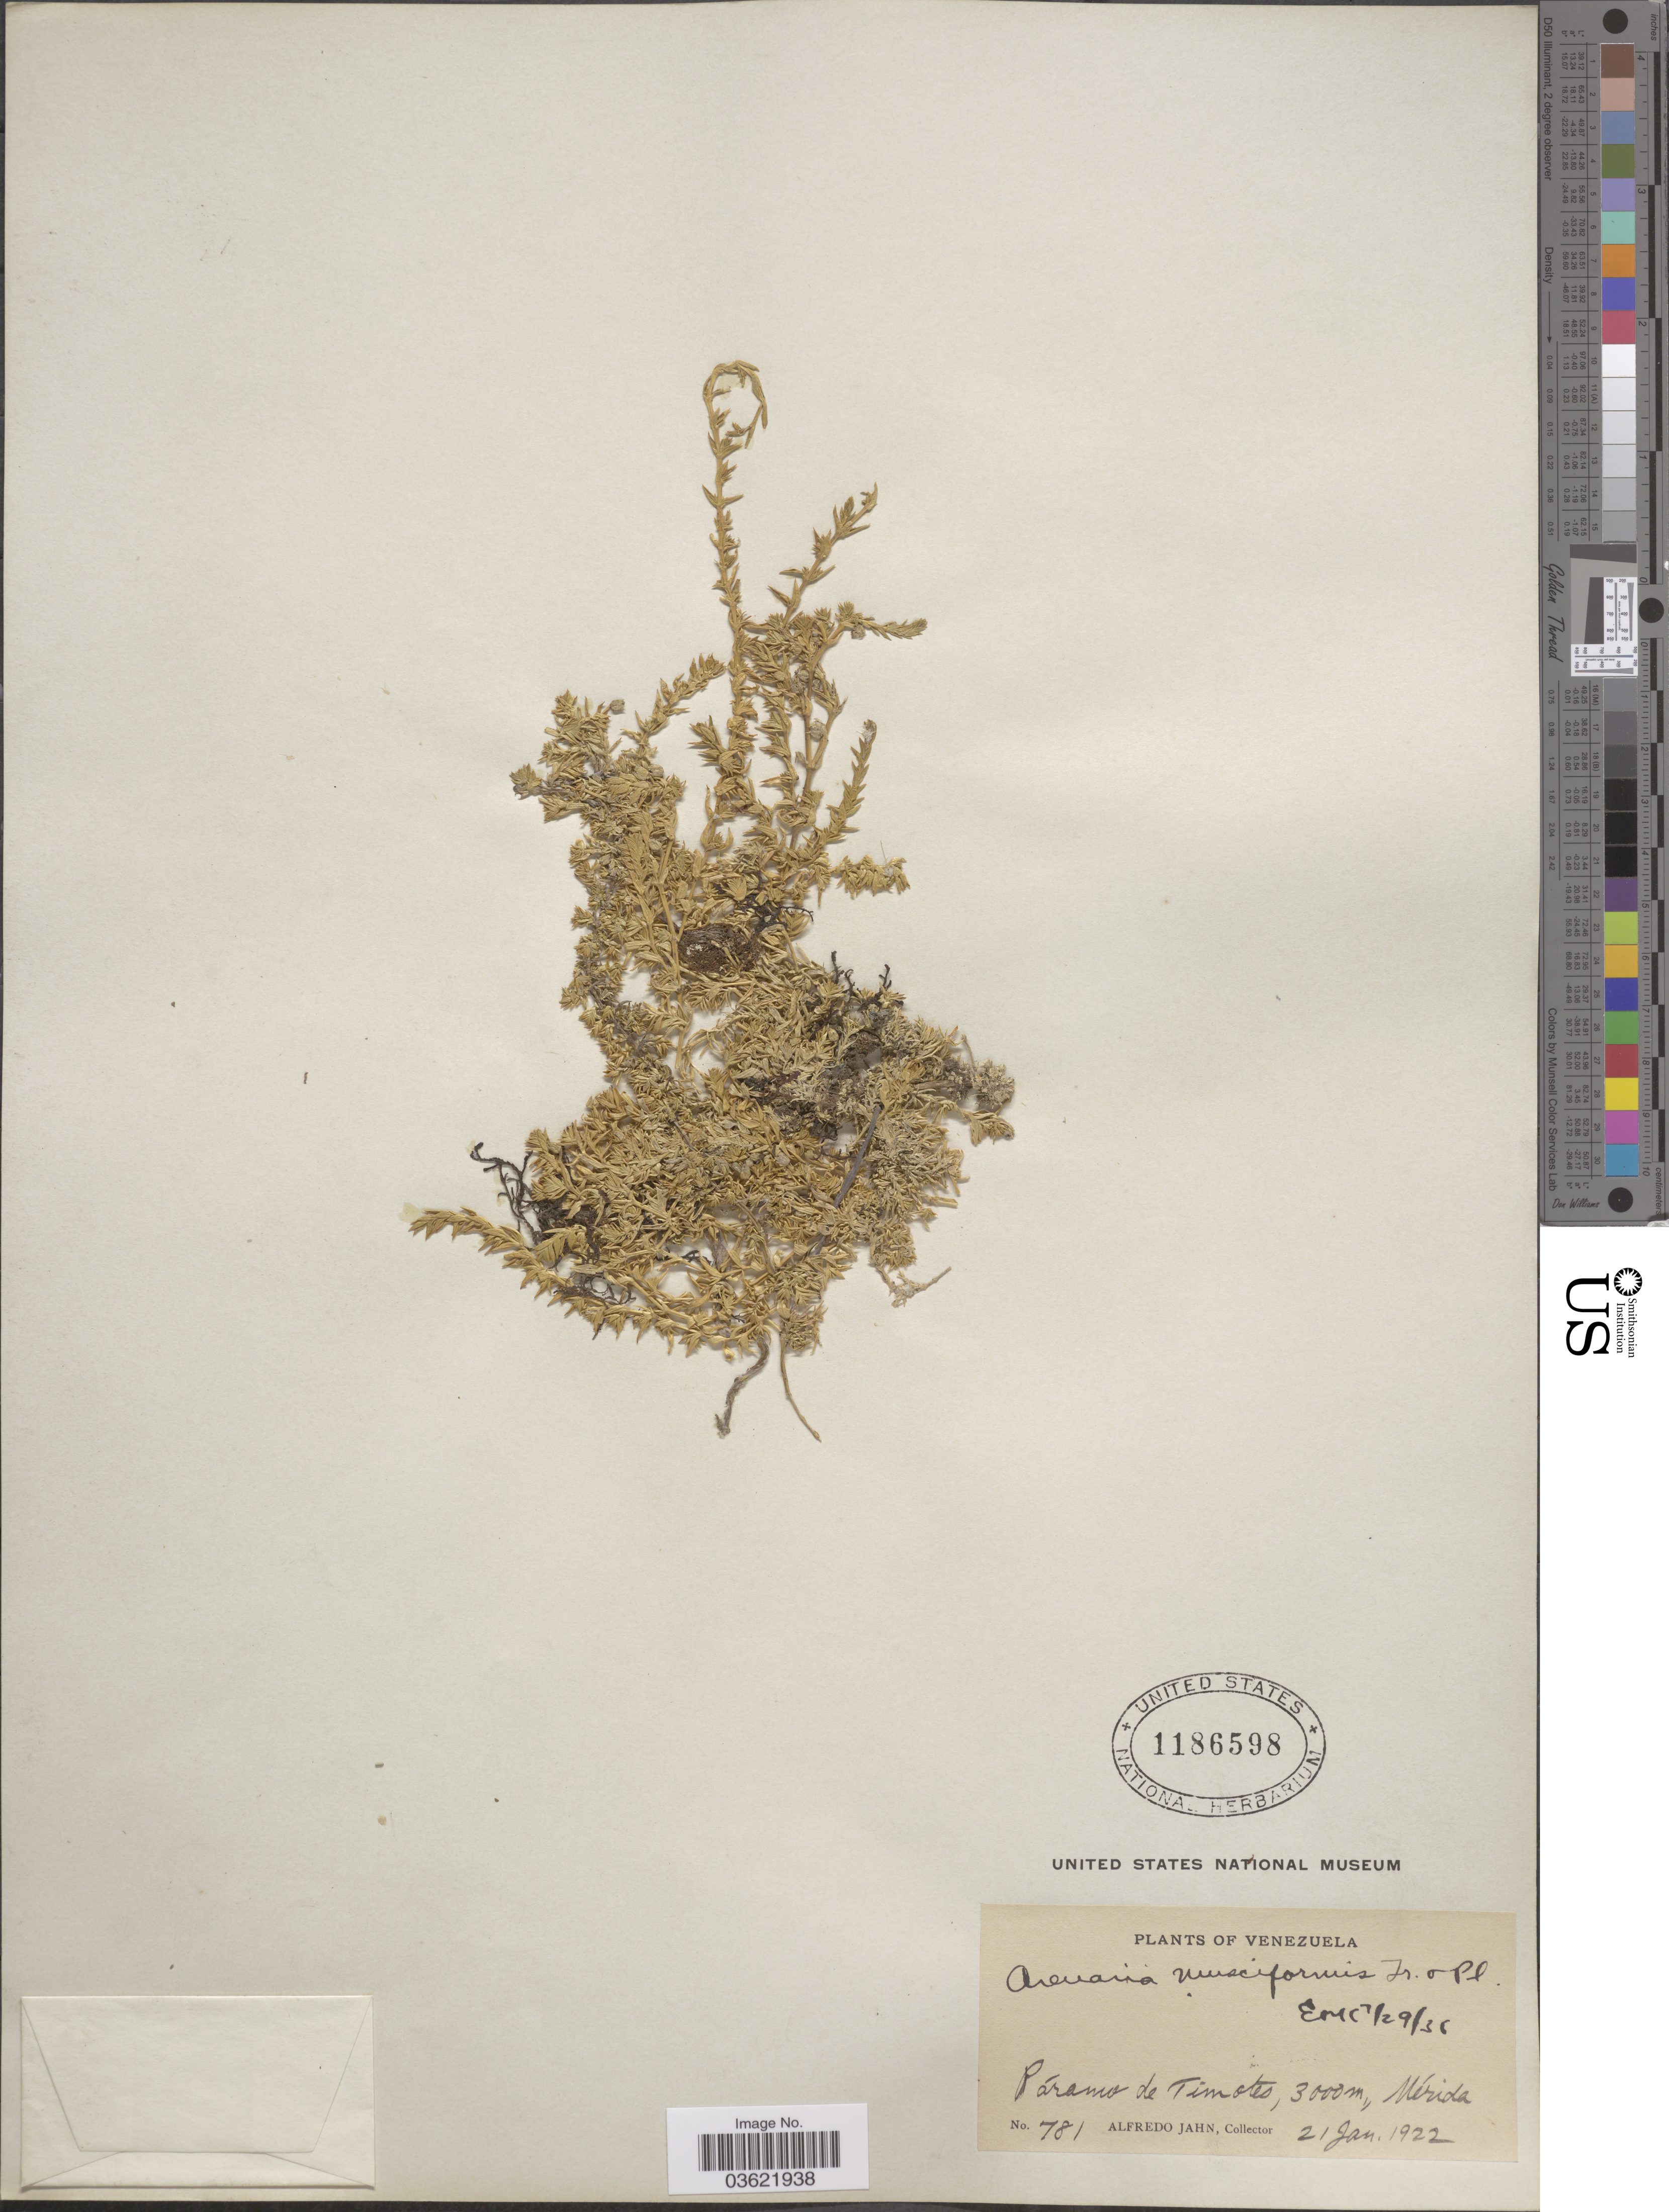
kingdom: Plantae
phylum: Tracheophyta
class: Magnoliopsida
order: Caryophyllales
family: Caryophyllaceae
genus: Arenaria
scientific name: Arenaria musciformis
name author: Triana & Planch.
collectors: A. Jahn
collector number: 781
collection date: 1922-01-21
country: Venezuela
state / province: Mérida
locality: Páramo de Timotes.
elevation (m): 3000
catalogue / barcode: US 1186598